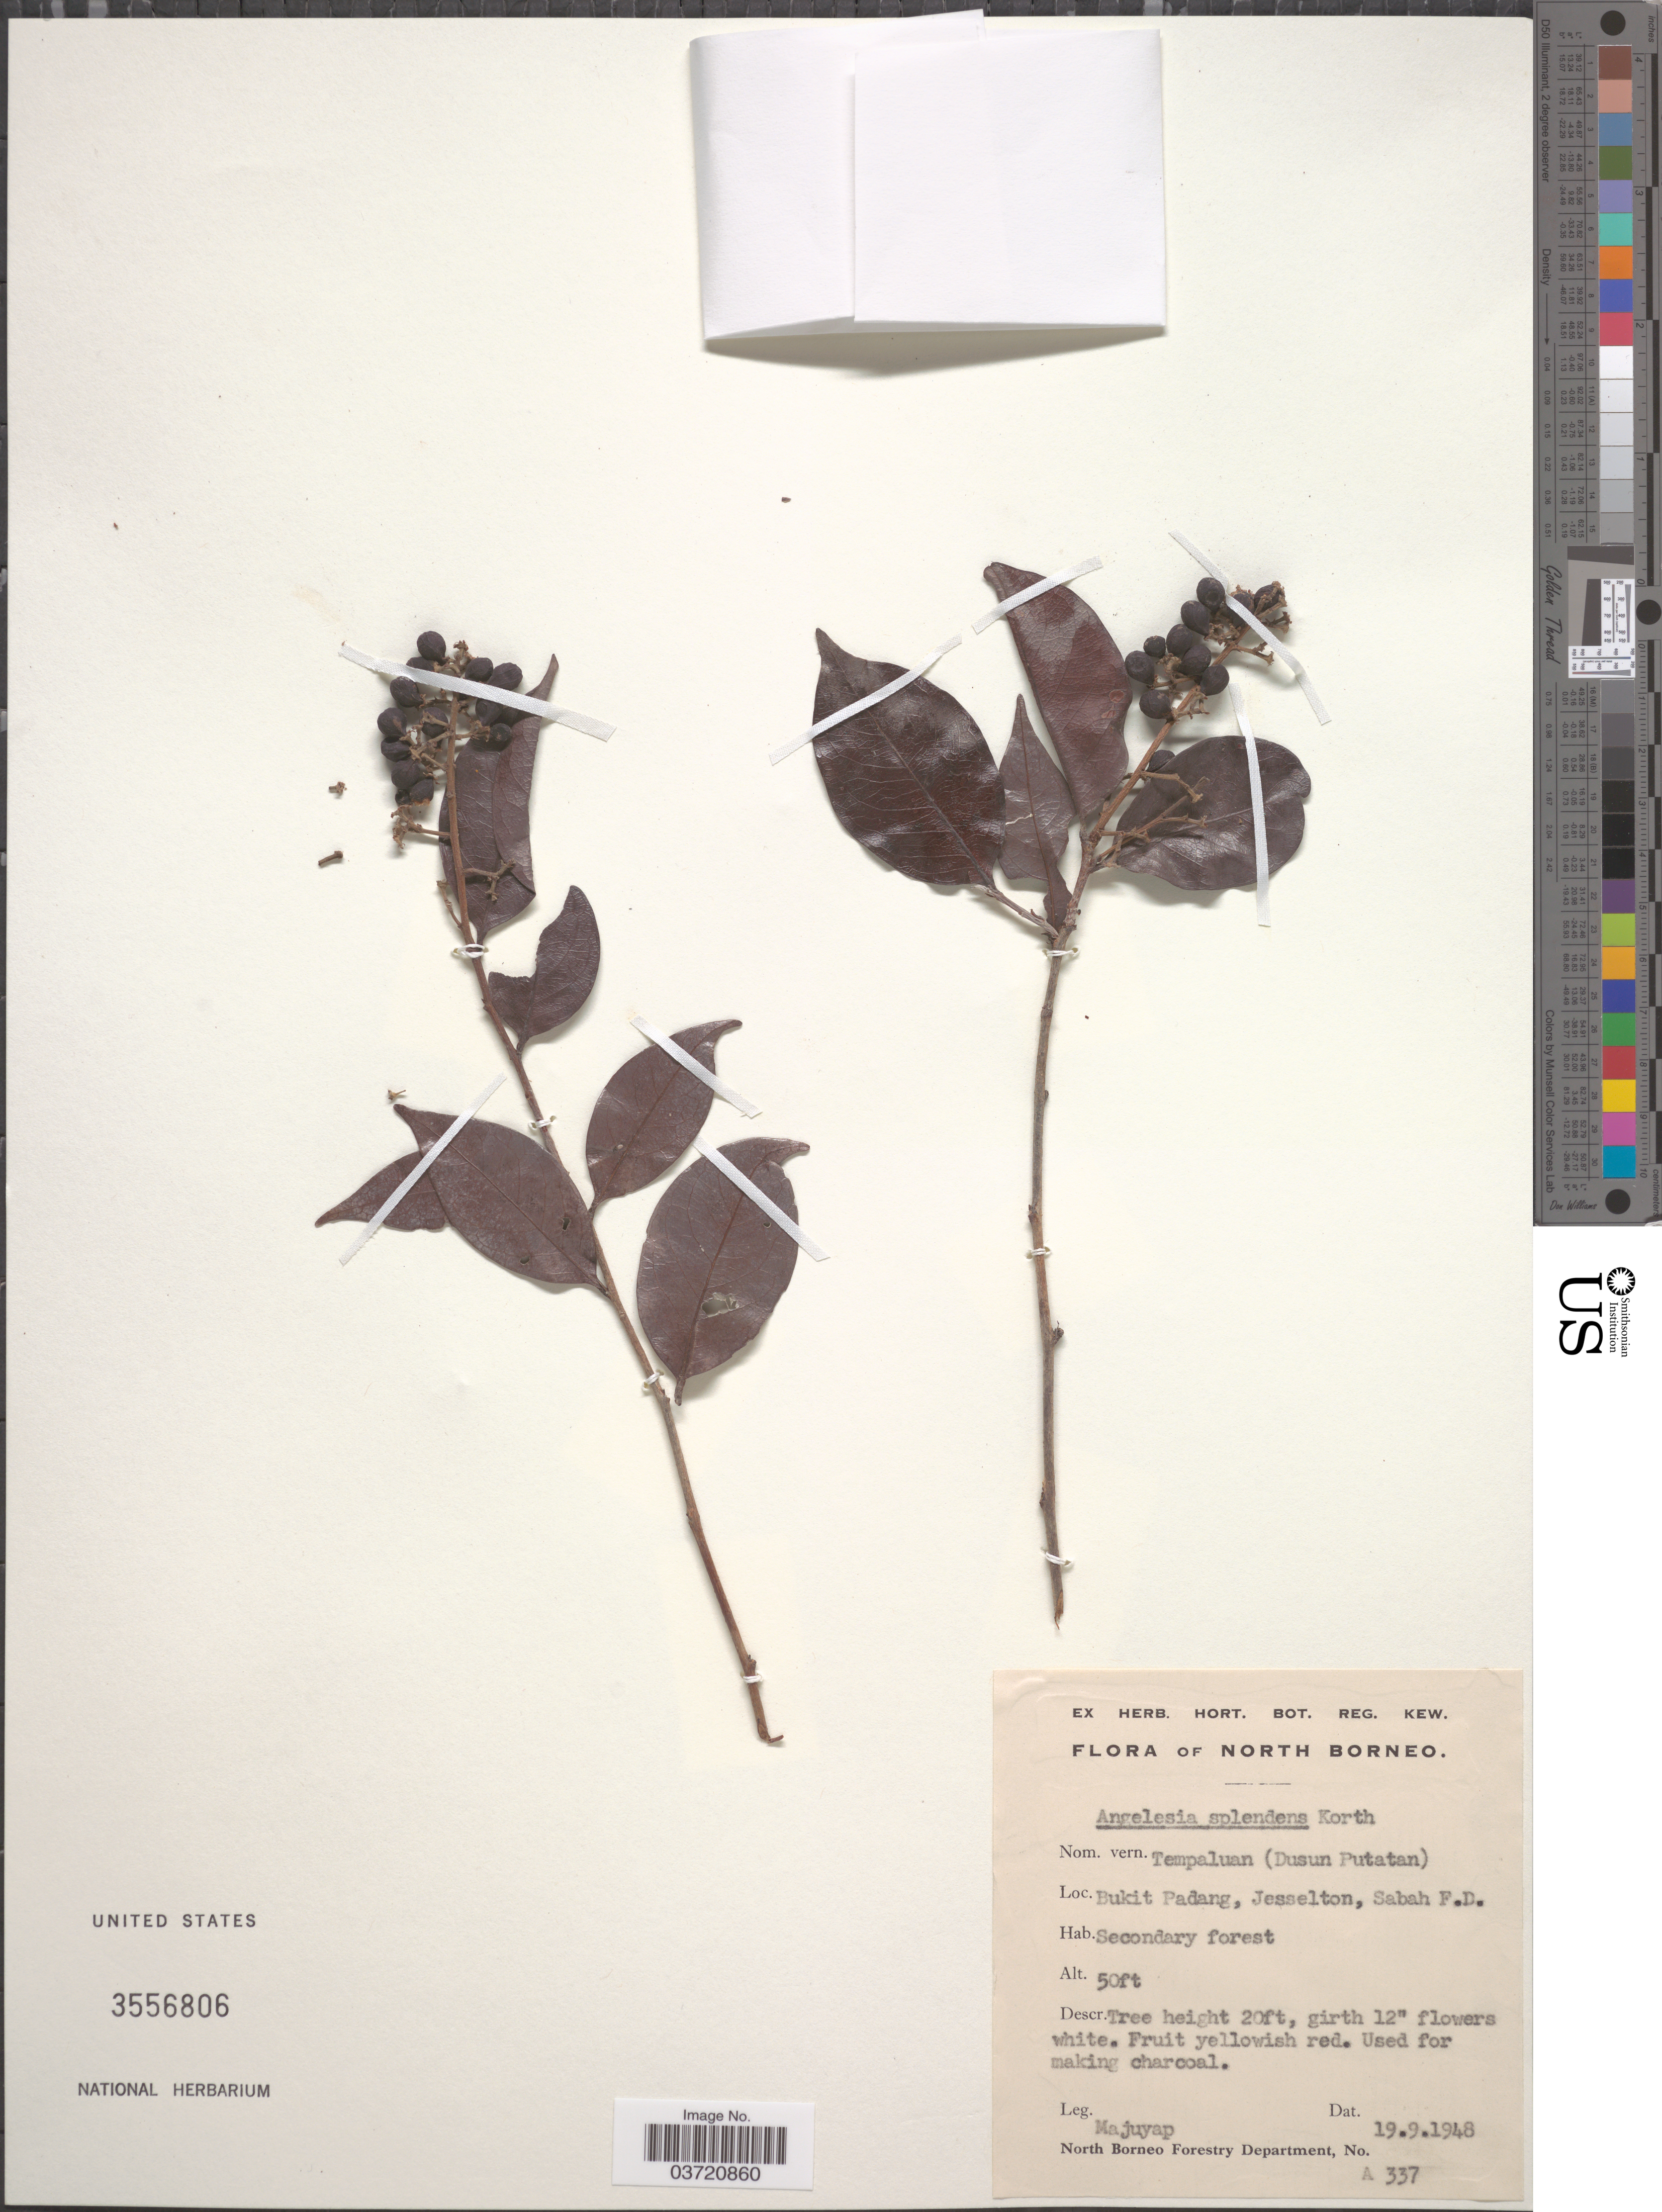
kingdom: Plantae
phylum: Tracheophyta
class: Magnoliopsida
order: Malpighiales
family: Chrysobalanaceae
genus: Licania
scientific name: Licania splendens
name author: (Korth.) Prance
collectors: Majuyap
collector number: A337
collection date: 1948-09-19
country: Malaysia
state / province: Sabah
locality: North Borneo. Bukit Padang, Jesselton, Sabah F.D.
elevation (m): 15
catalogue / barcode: US 3556806